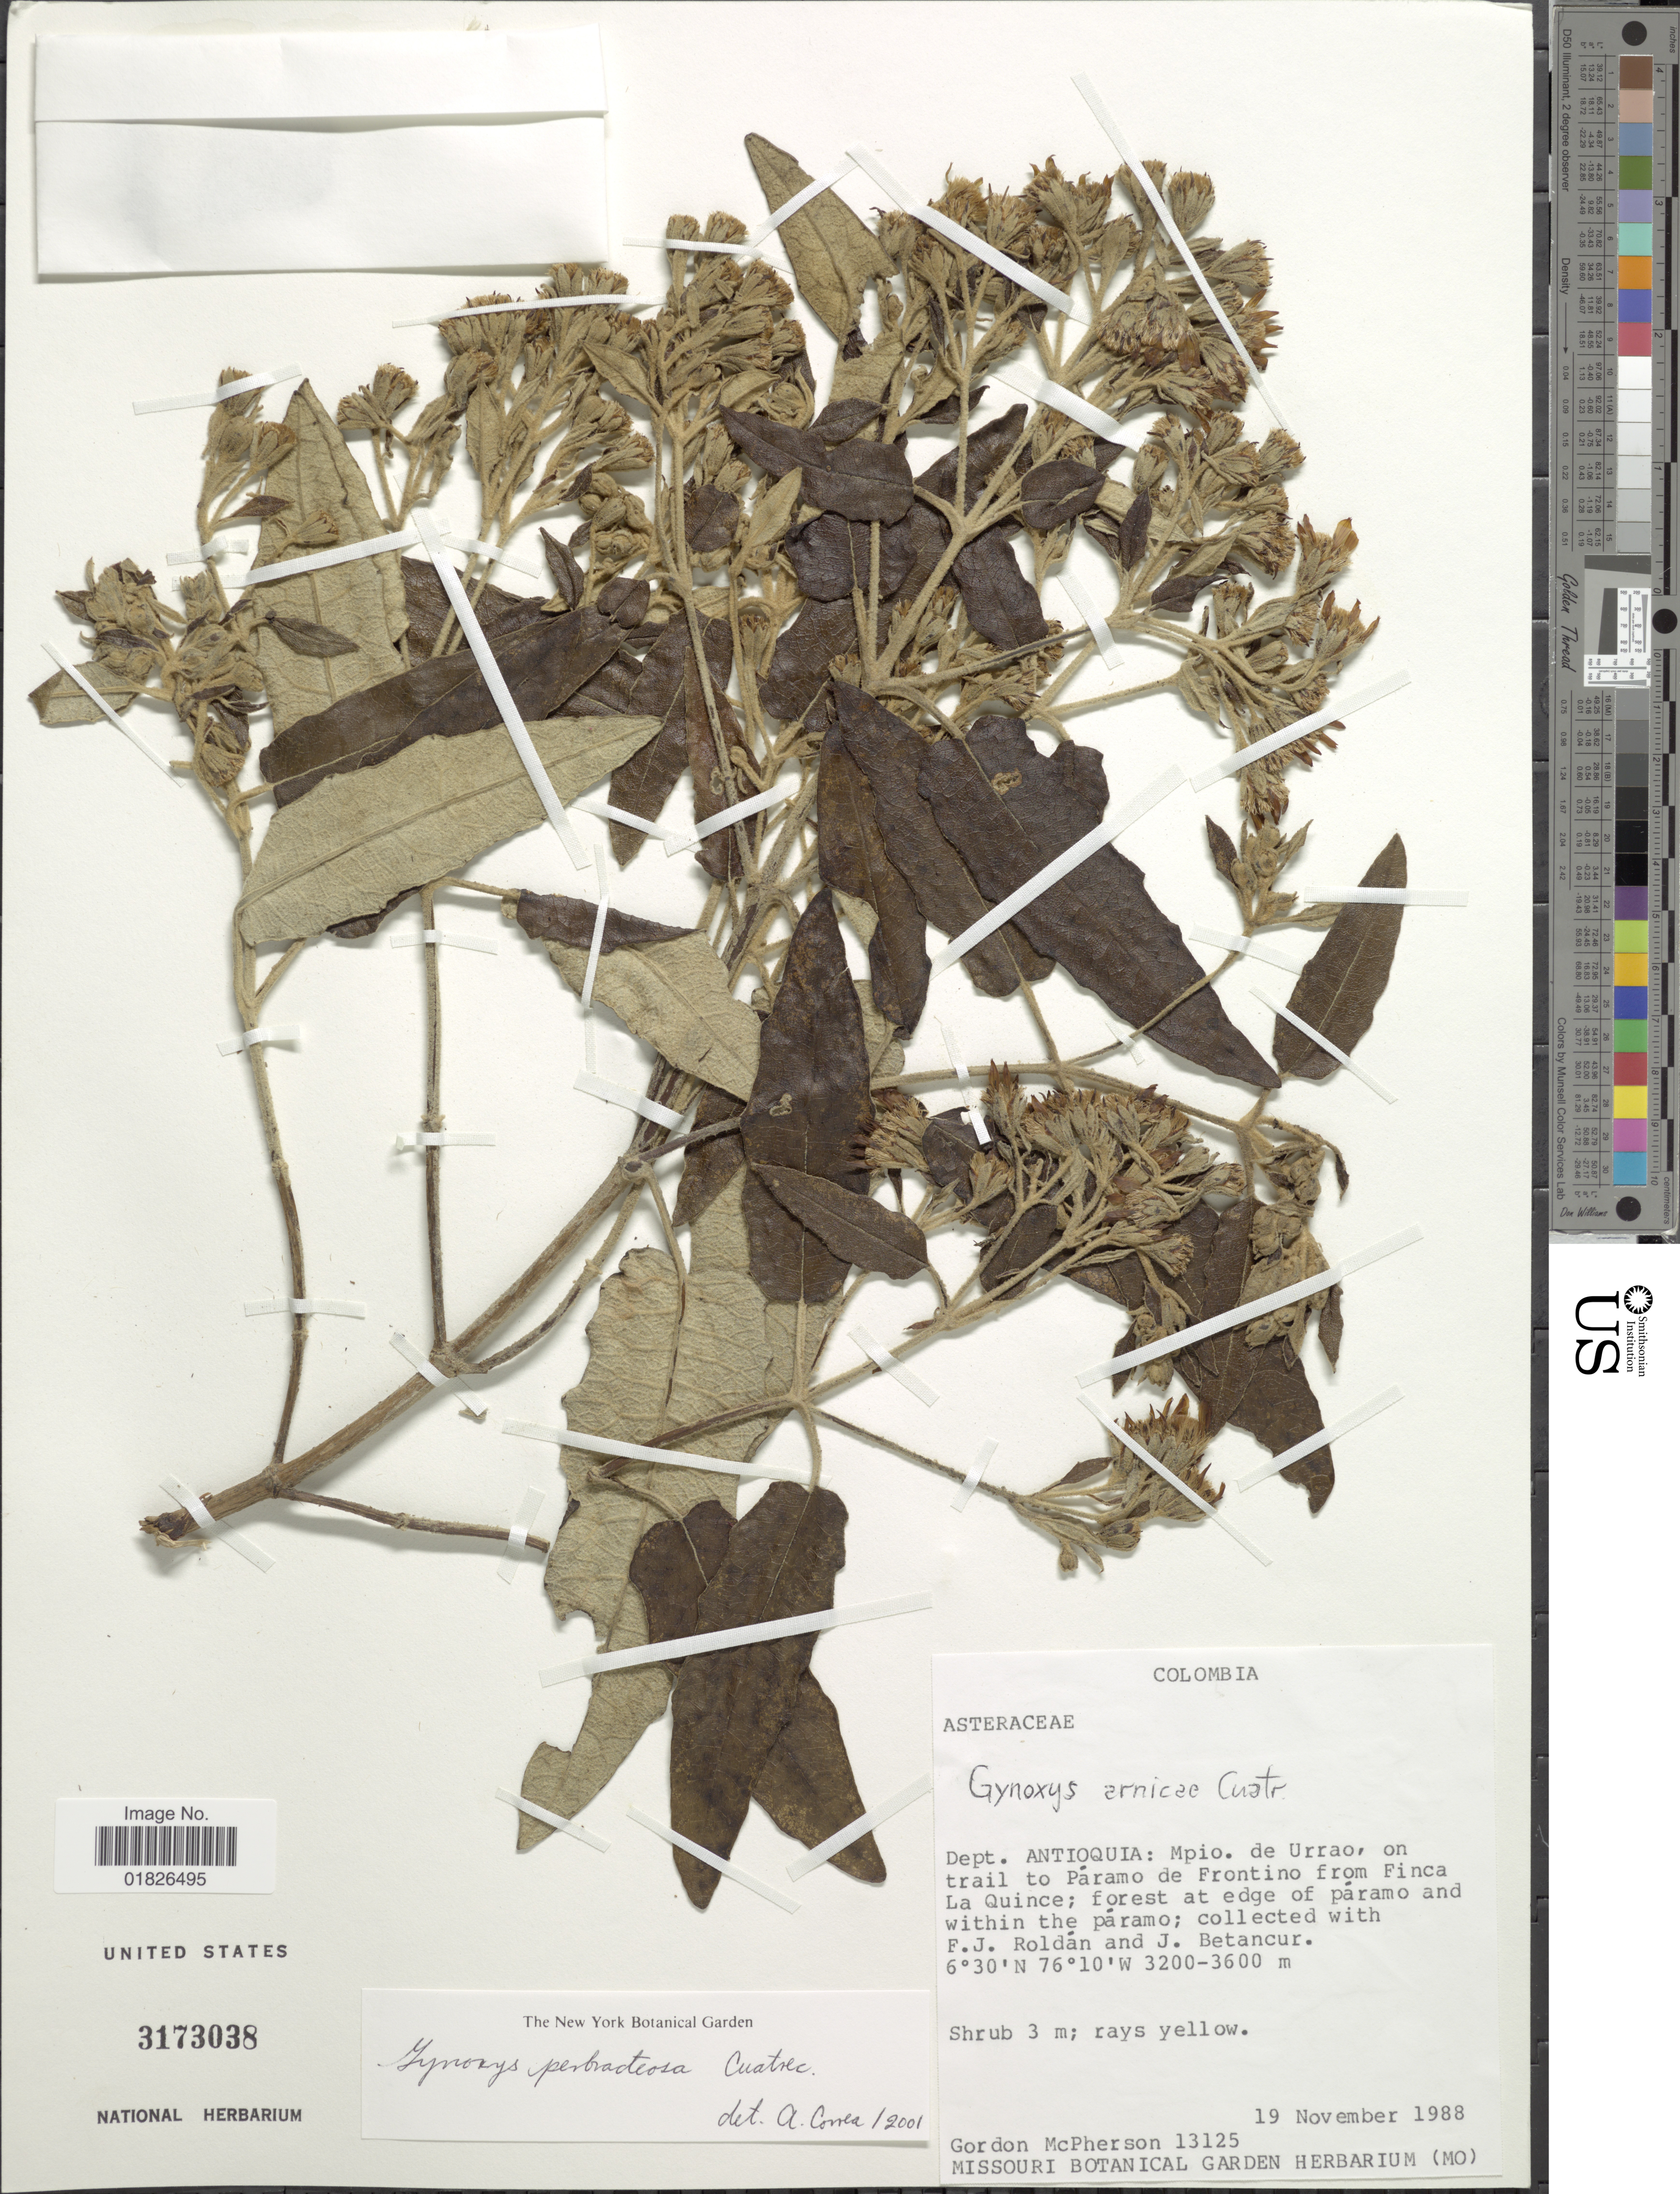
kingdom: Plantae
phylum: Tracheophyta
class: Magnoliopsida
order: Asterales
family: Asteraceae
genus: Gynoxys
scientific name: Gynoxys perbracteosa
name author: Cuatrec.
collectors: G. D. McPherson, F. J. Roldán & J. Betancur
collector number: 13125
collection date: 1988-11-19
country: Colombia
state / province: Antioquia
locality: Mpio. de Urrao, on trail to Paramo de Frontino from Finca La Quince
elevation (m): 3200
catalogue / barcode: US 3173038